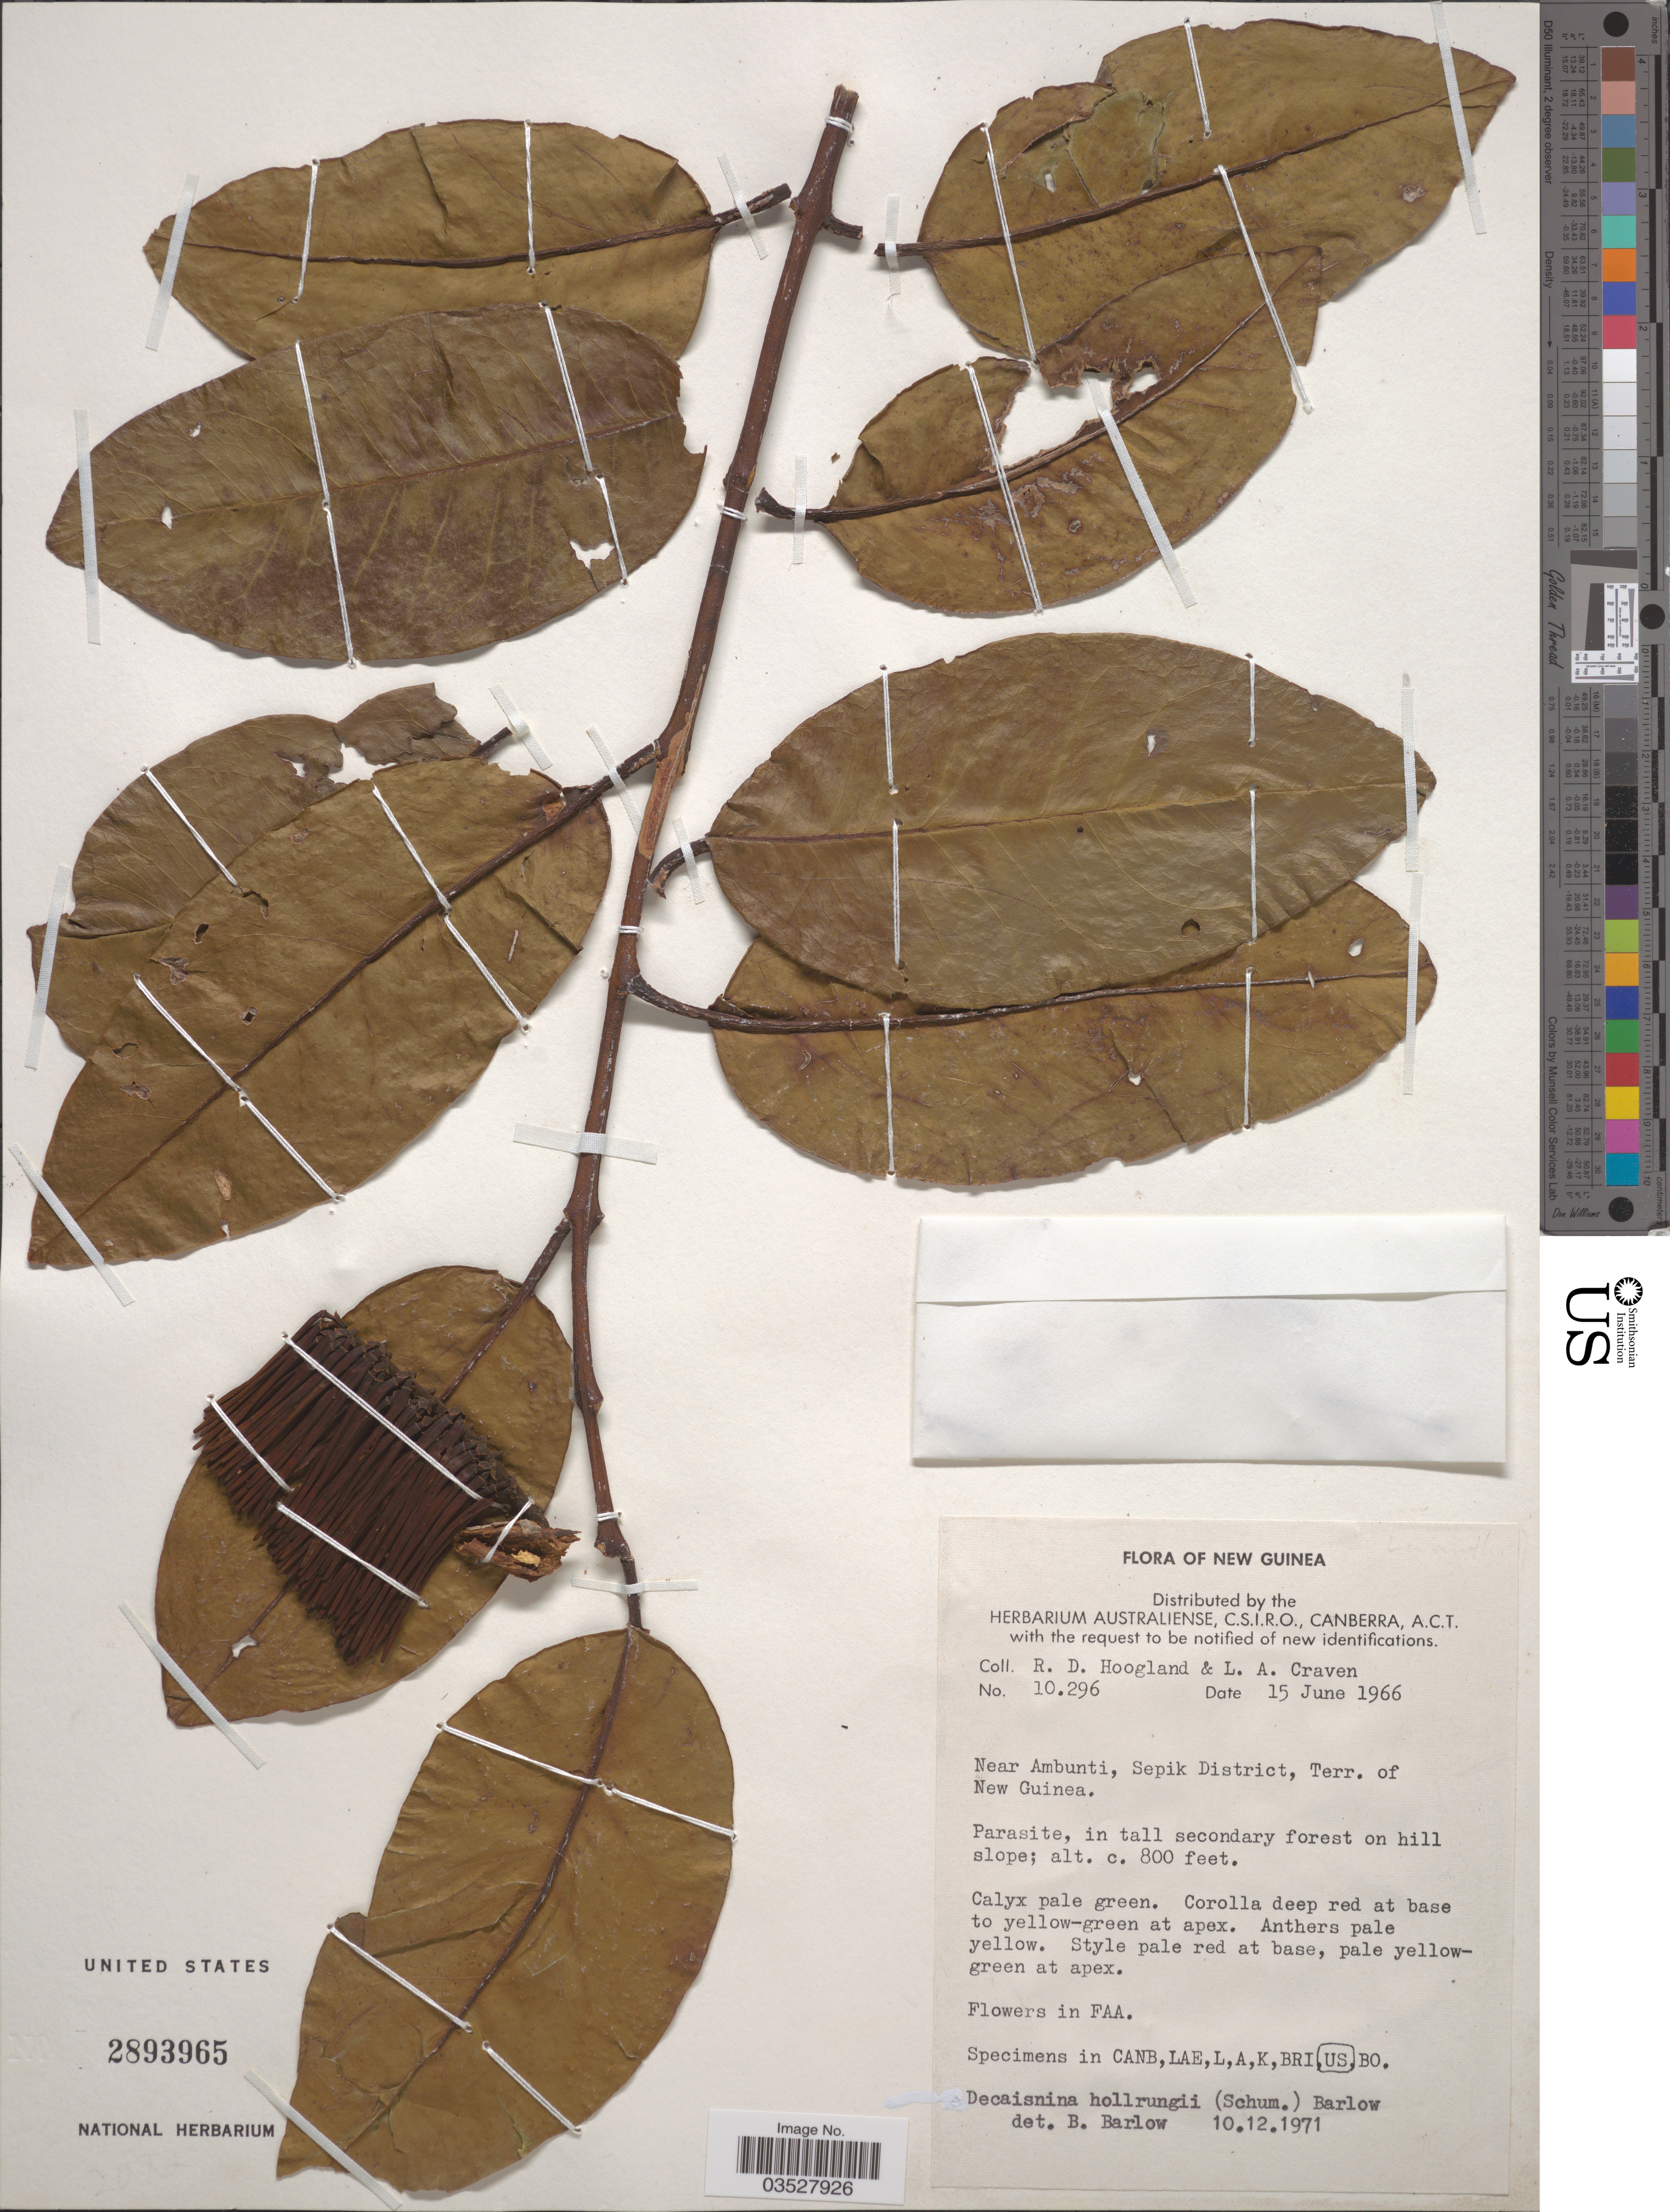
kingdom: Plantae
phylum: Tracheophyta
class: Magnoliopsida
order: Santalales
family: Loranthaceae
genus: Decaisnina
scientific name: Decaisnina hollrungii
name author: (K. Schum.) Barlow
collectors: R. D. Hoogland & L. A. Craven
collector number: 10296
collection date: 1966-06-15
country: Papua New Guinea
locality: New Guinea. Near Ambunti, Sepik District, Terr. of New Guinea.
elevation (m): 244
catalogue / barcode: US 2893965